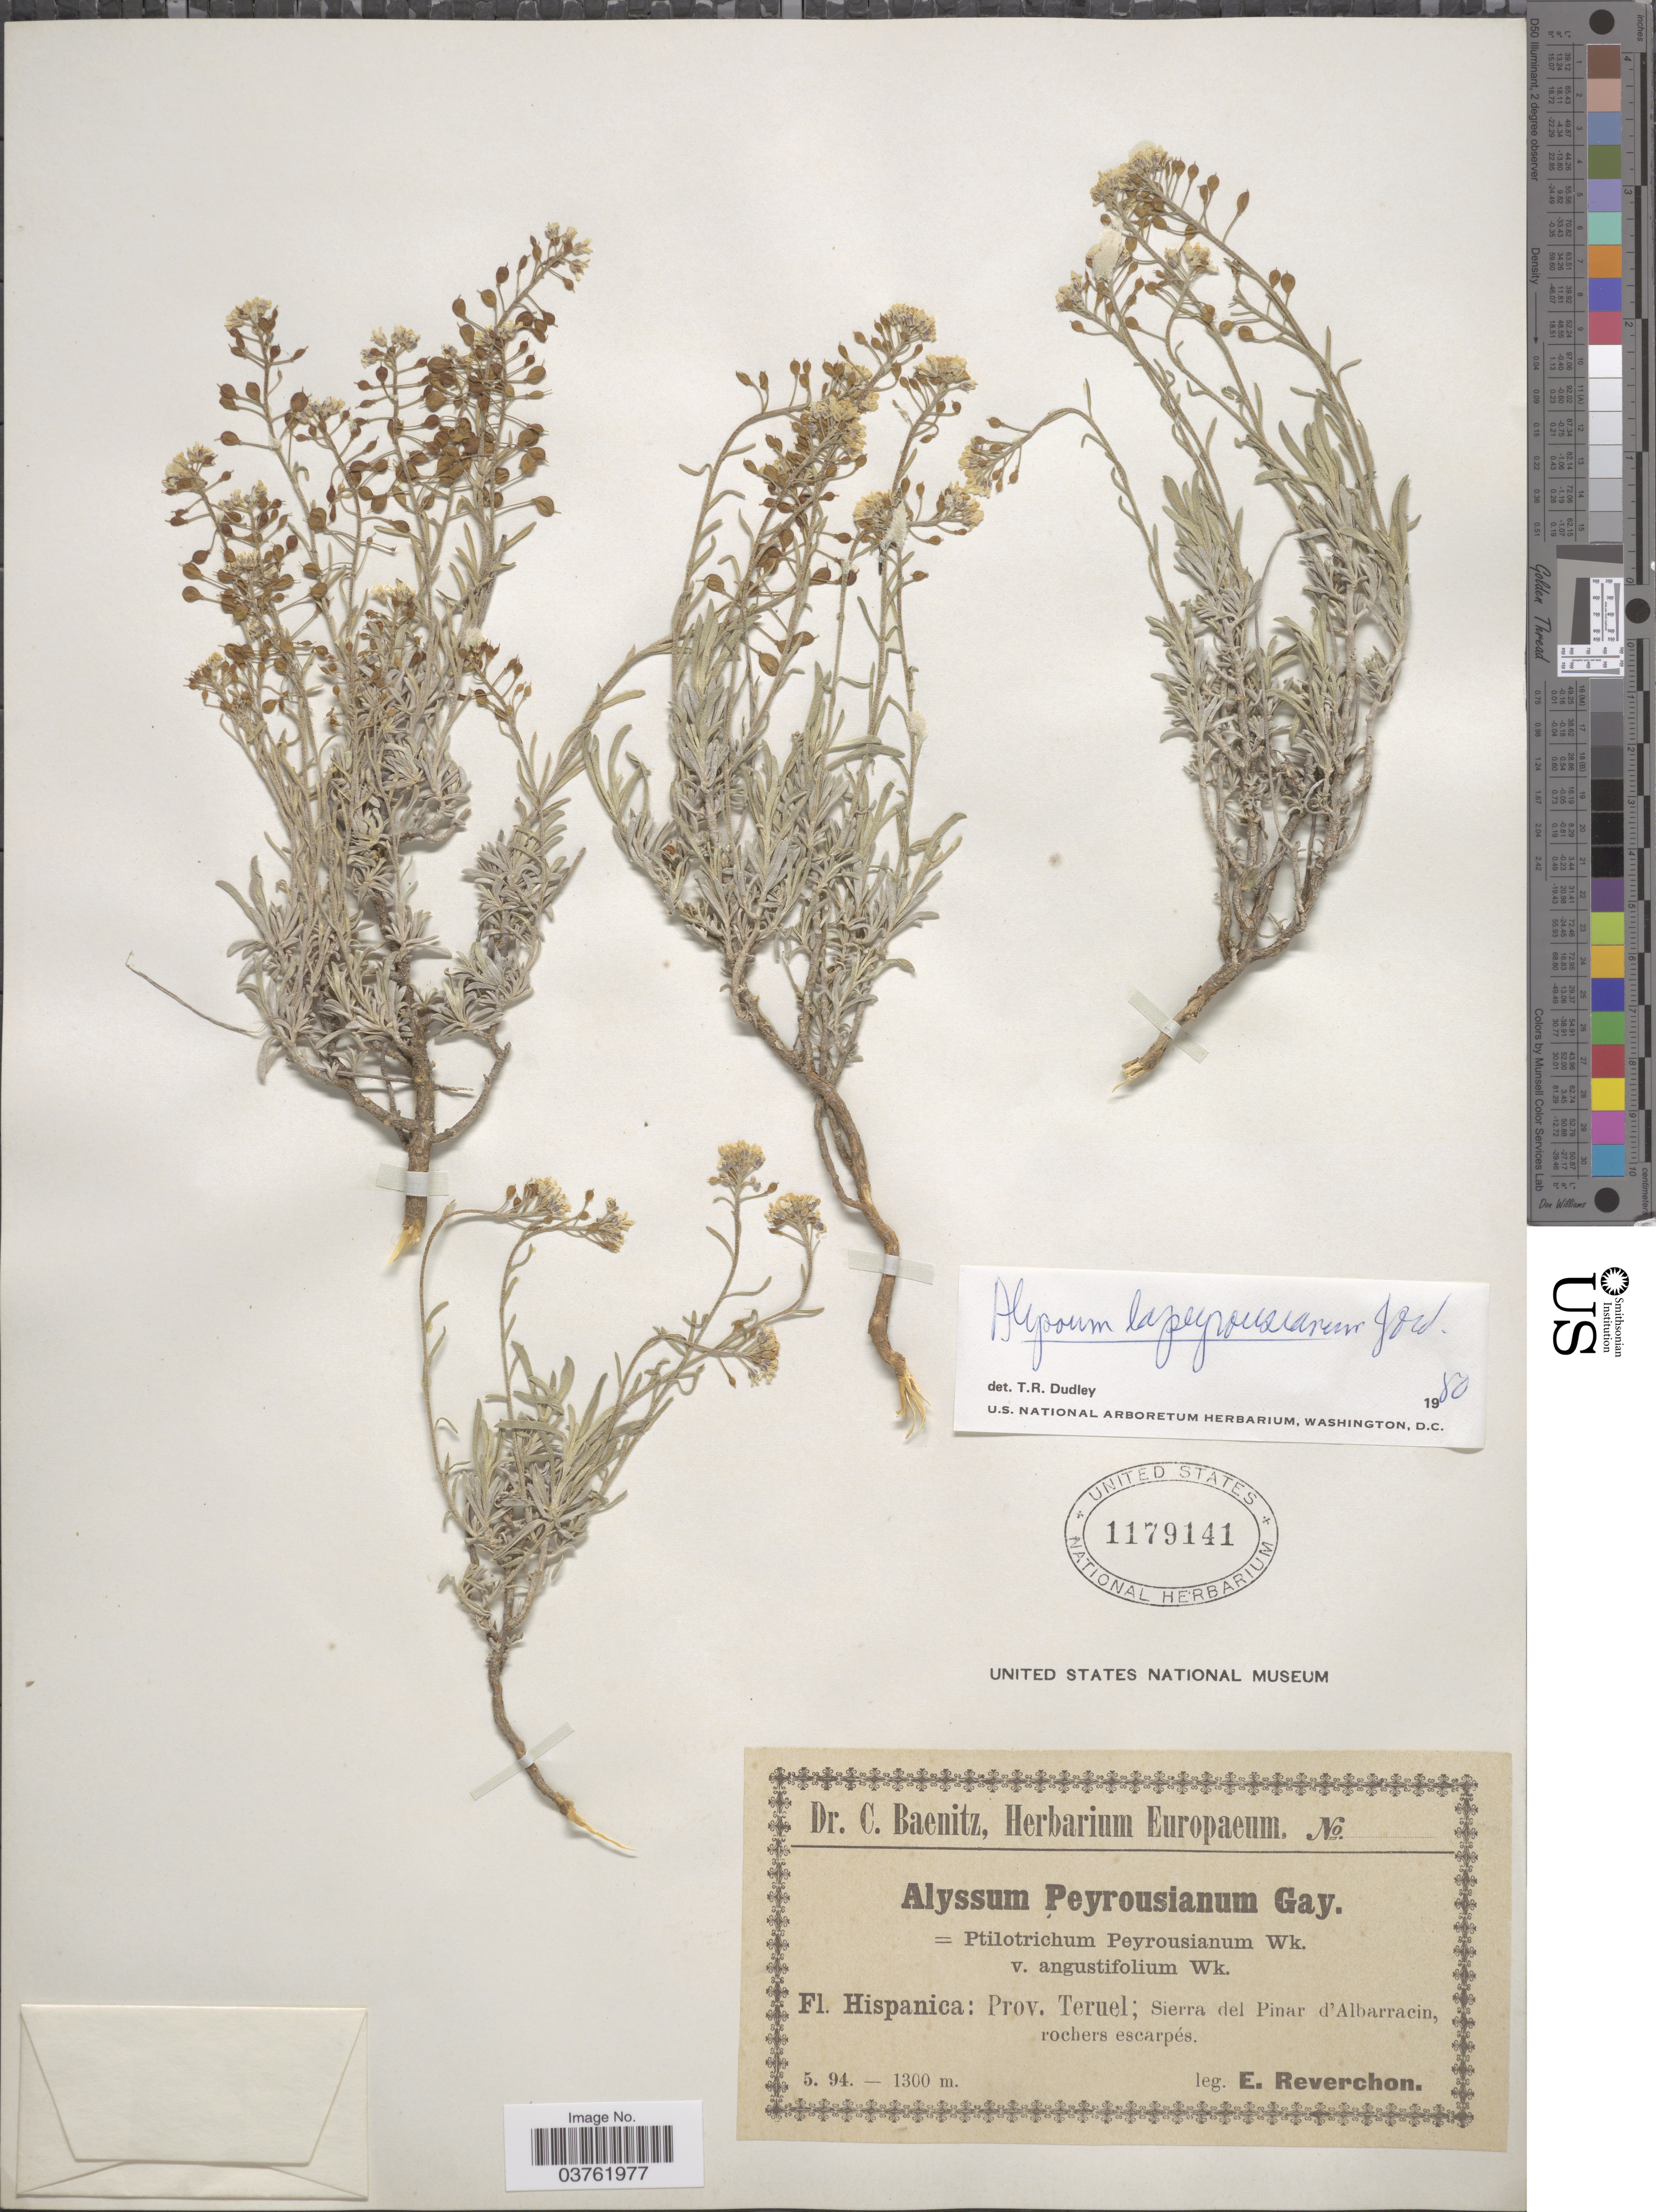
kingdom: Plantae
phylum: Tracheophyta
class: Magnoliopsida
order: Brassicales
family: Brassicaceae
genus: Alyssum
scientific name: Alyssum lapeyrousianum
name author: Jord.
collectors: E. Reverchon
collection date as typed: Transcribed d/m/y: /5/94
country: Spain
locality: Hispanica: Prov. Teruel; Sierra del Pinar d'Albarracin.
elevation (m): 1300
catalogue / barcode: US 1179141